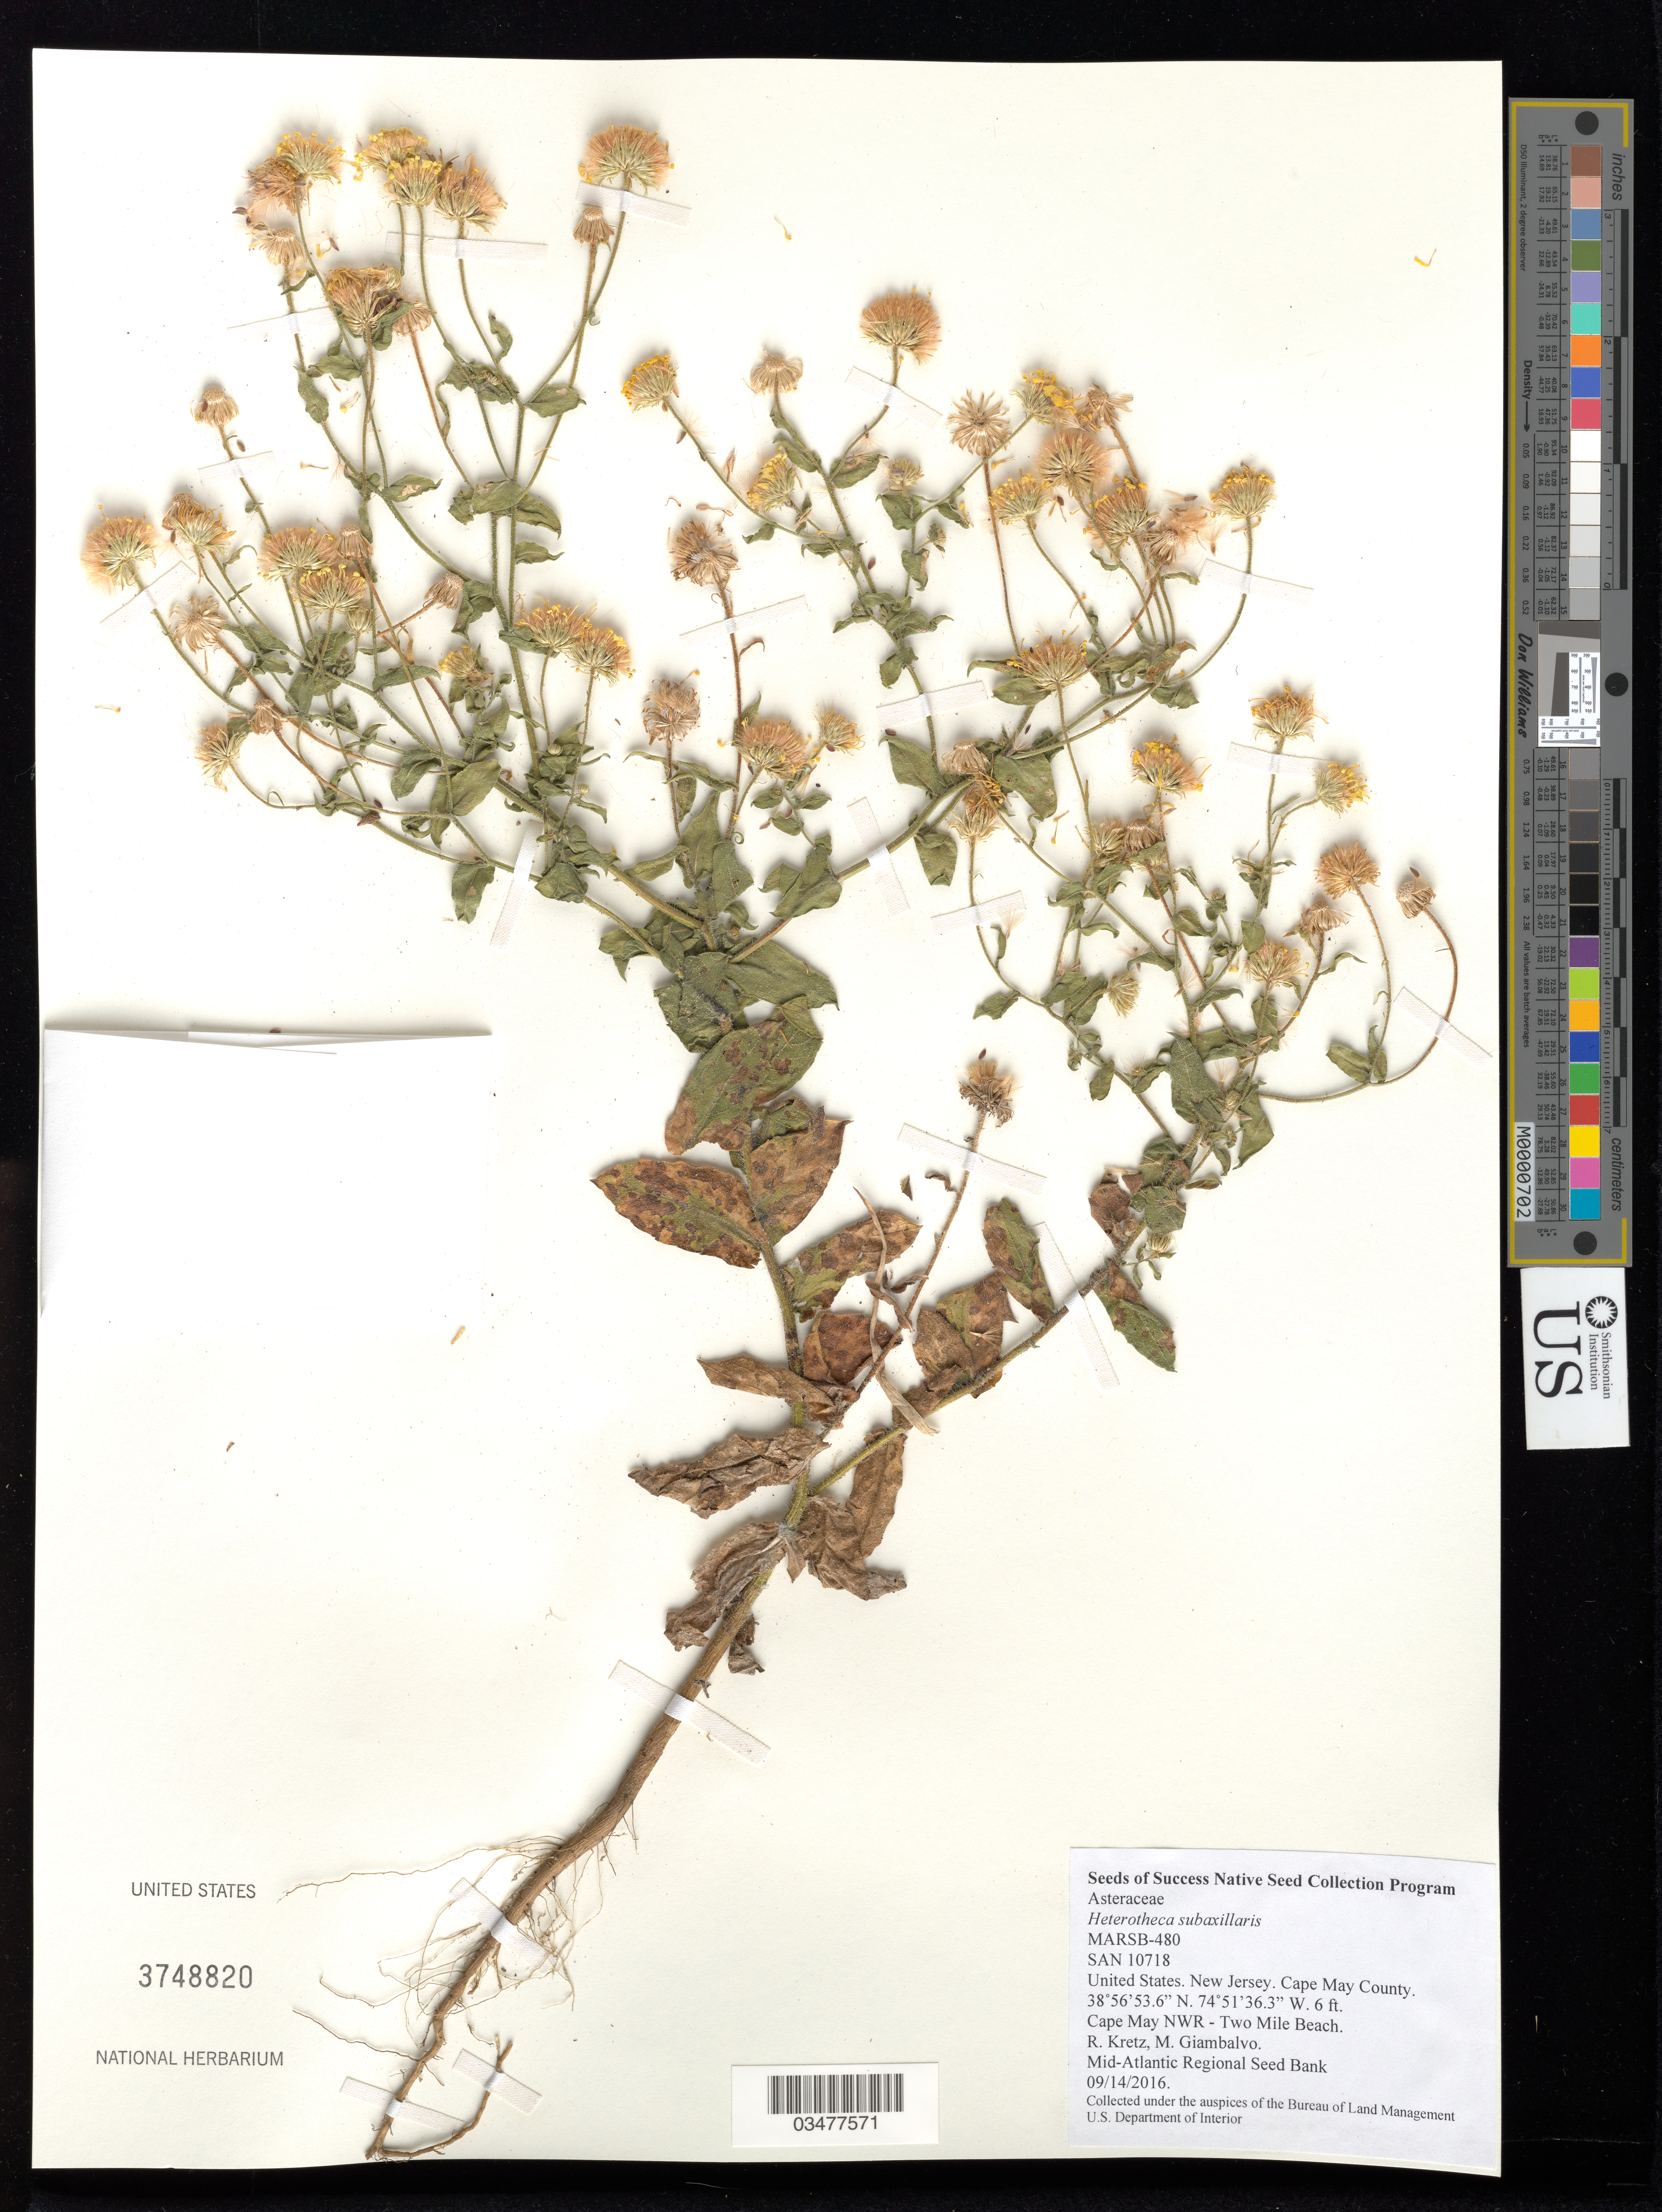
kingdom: Plantae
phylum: Tracheophyta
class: Magnoliopsida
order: Asterales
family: Asteraceae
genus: Heterotheca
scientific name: Heterotheca subaxillaris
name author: (Lam.) Britton & Rusby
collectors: M. Giambalvo & R. Kretz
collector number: MARSB-480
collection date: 2016-09-14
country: United States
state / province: New Jersey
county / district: Cape May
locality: Cape May National Wildlife Refuge, Two-Mile Beach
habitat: Secondary Sanddune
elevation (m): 2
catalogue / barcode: US 3748820